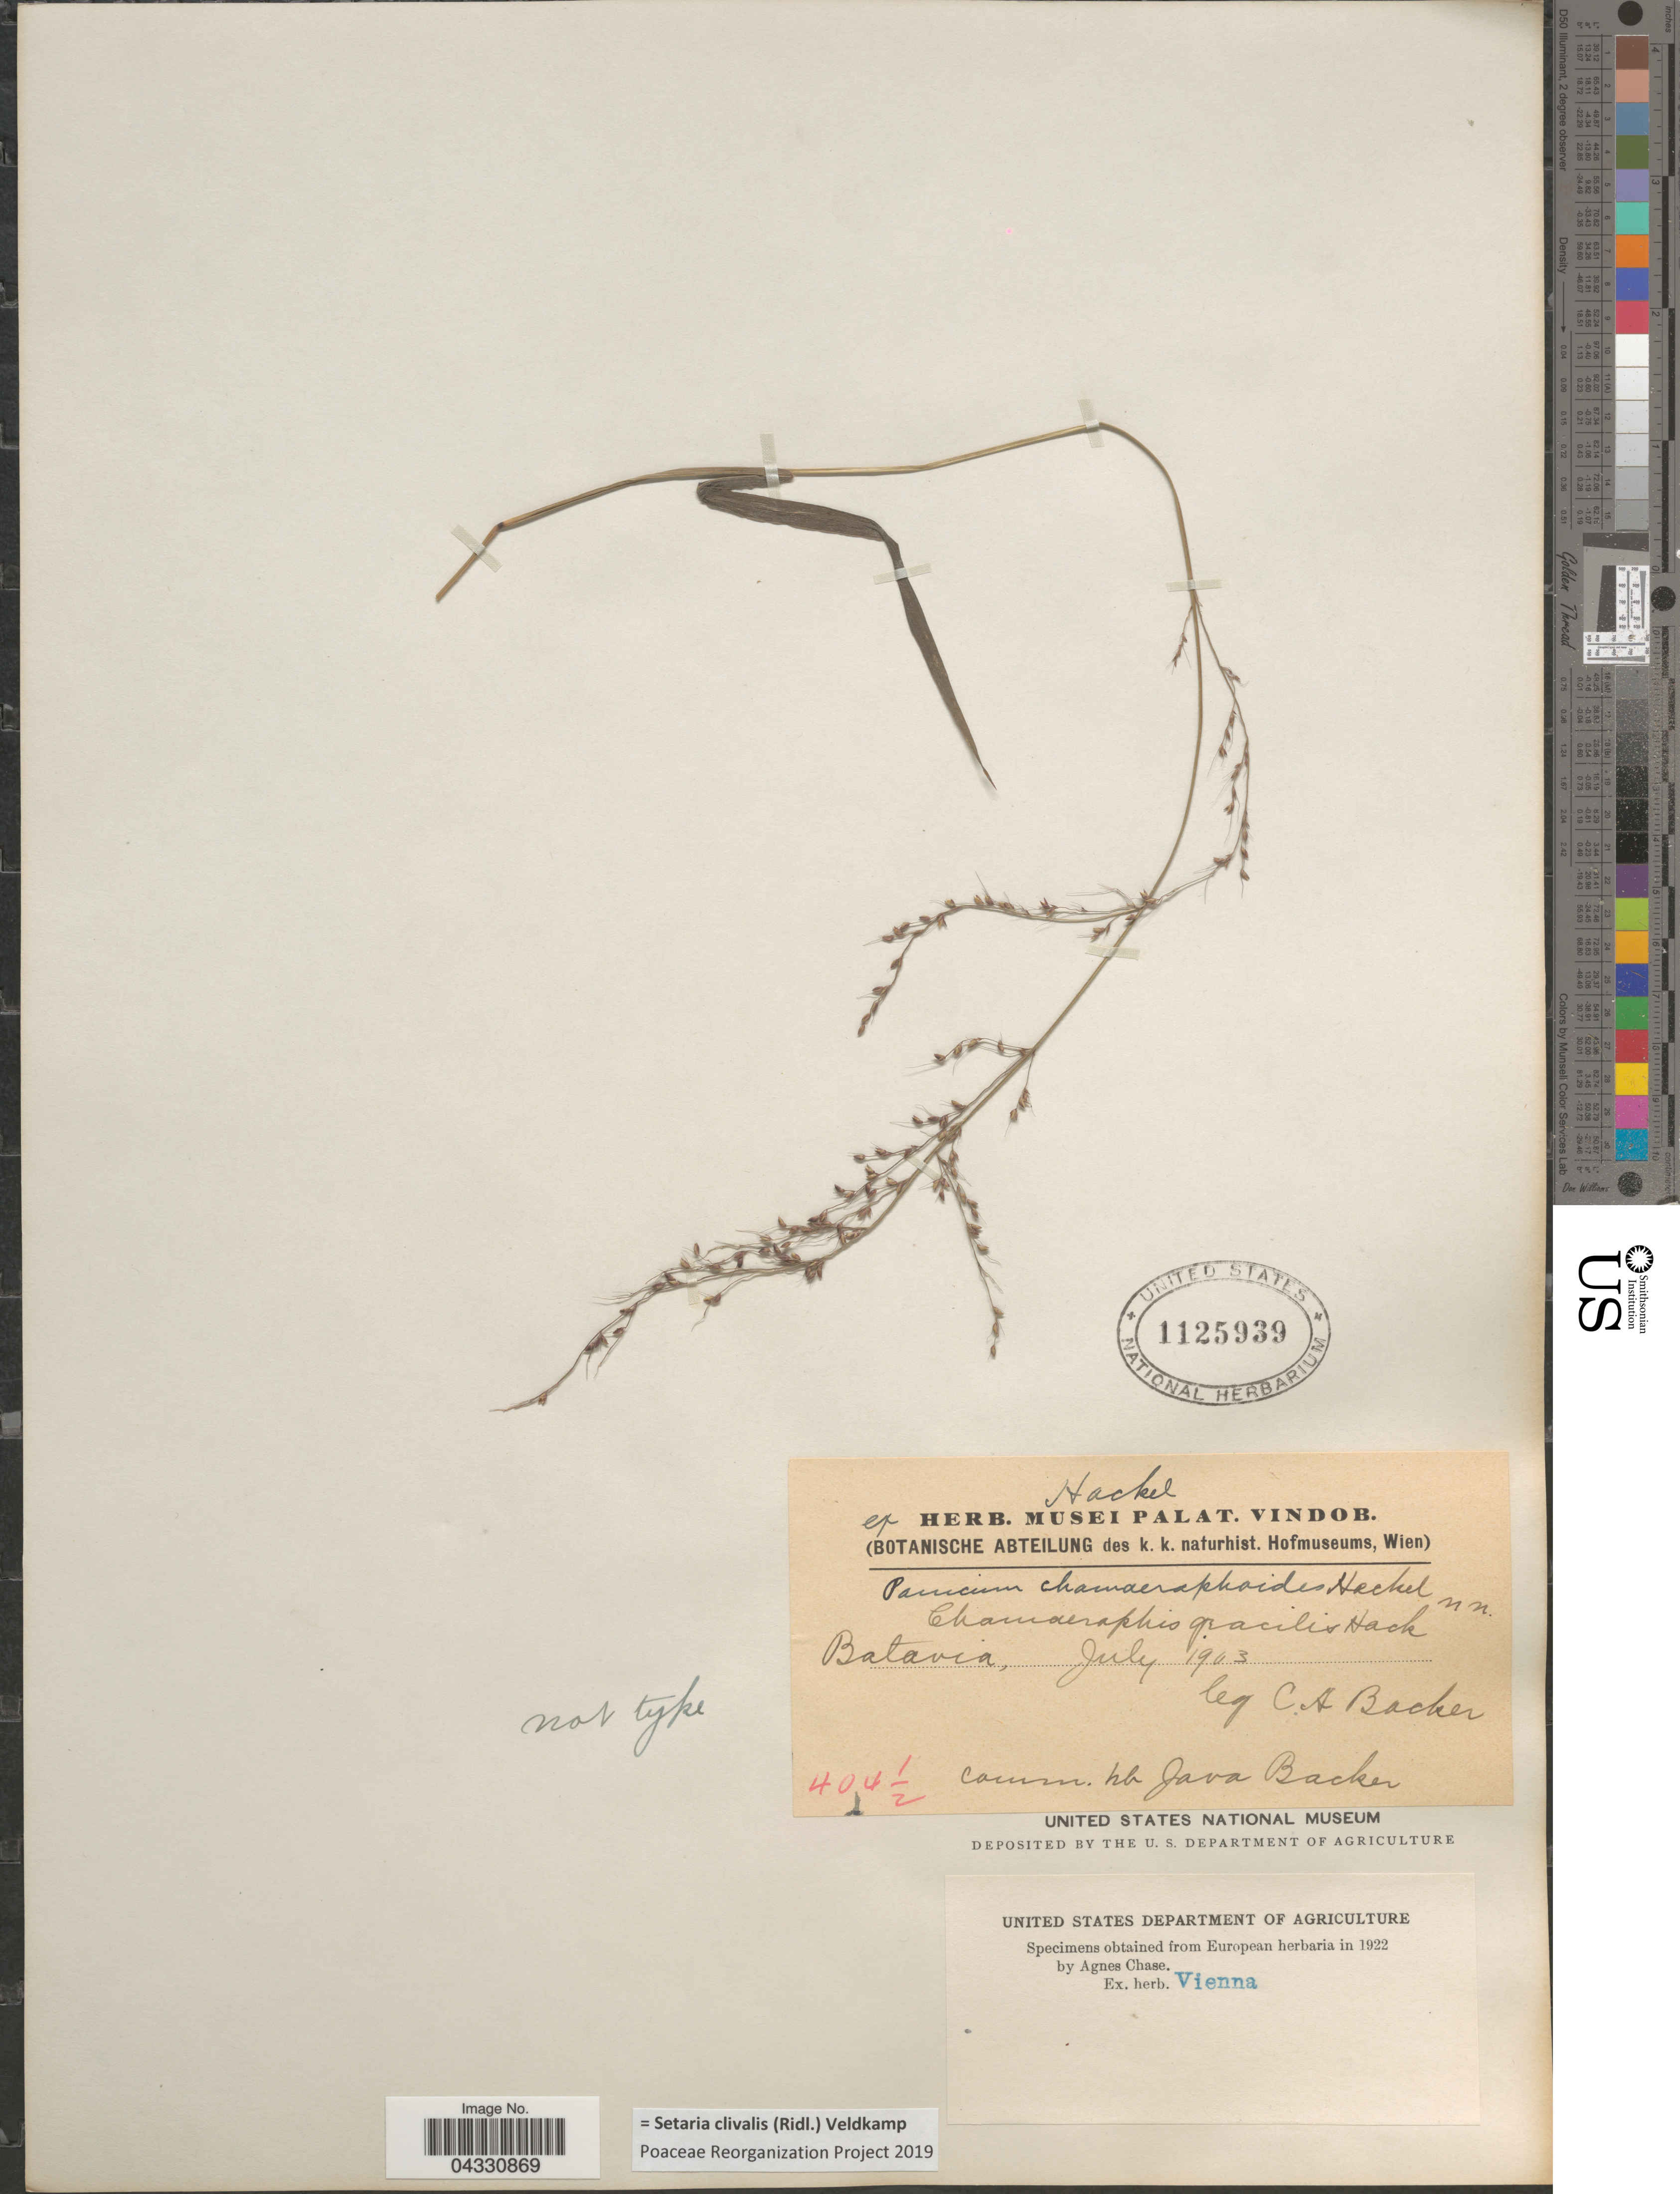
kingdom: Plantae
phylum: Tracheophyta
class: Liliopsida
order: Poales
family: Poaceae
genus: Setaria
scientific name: Setaria clivalis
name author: (Ridl.) Veldkamp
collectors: C. A. Backer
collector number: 404½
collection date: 1903-07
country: Indonesia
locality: Batavia.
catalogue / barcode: US 1125939